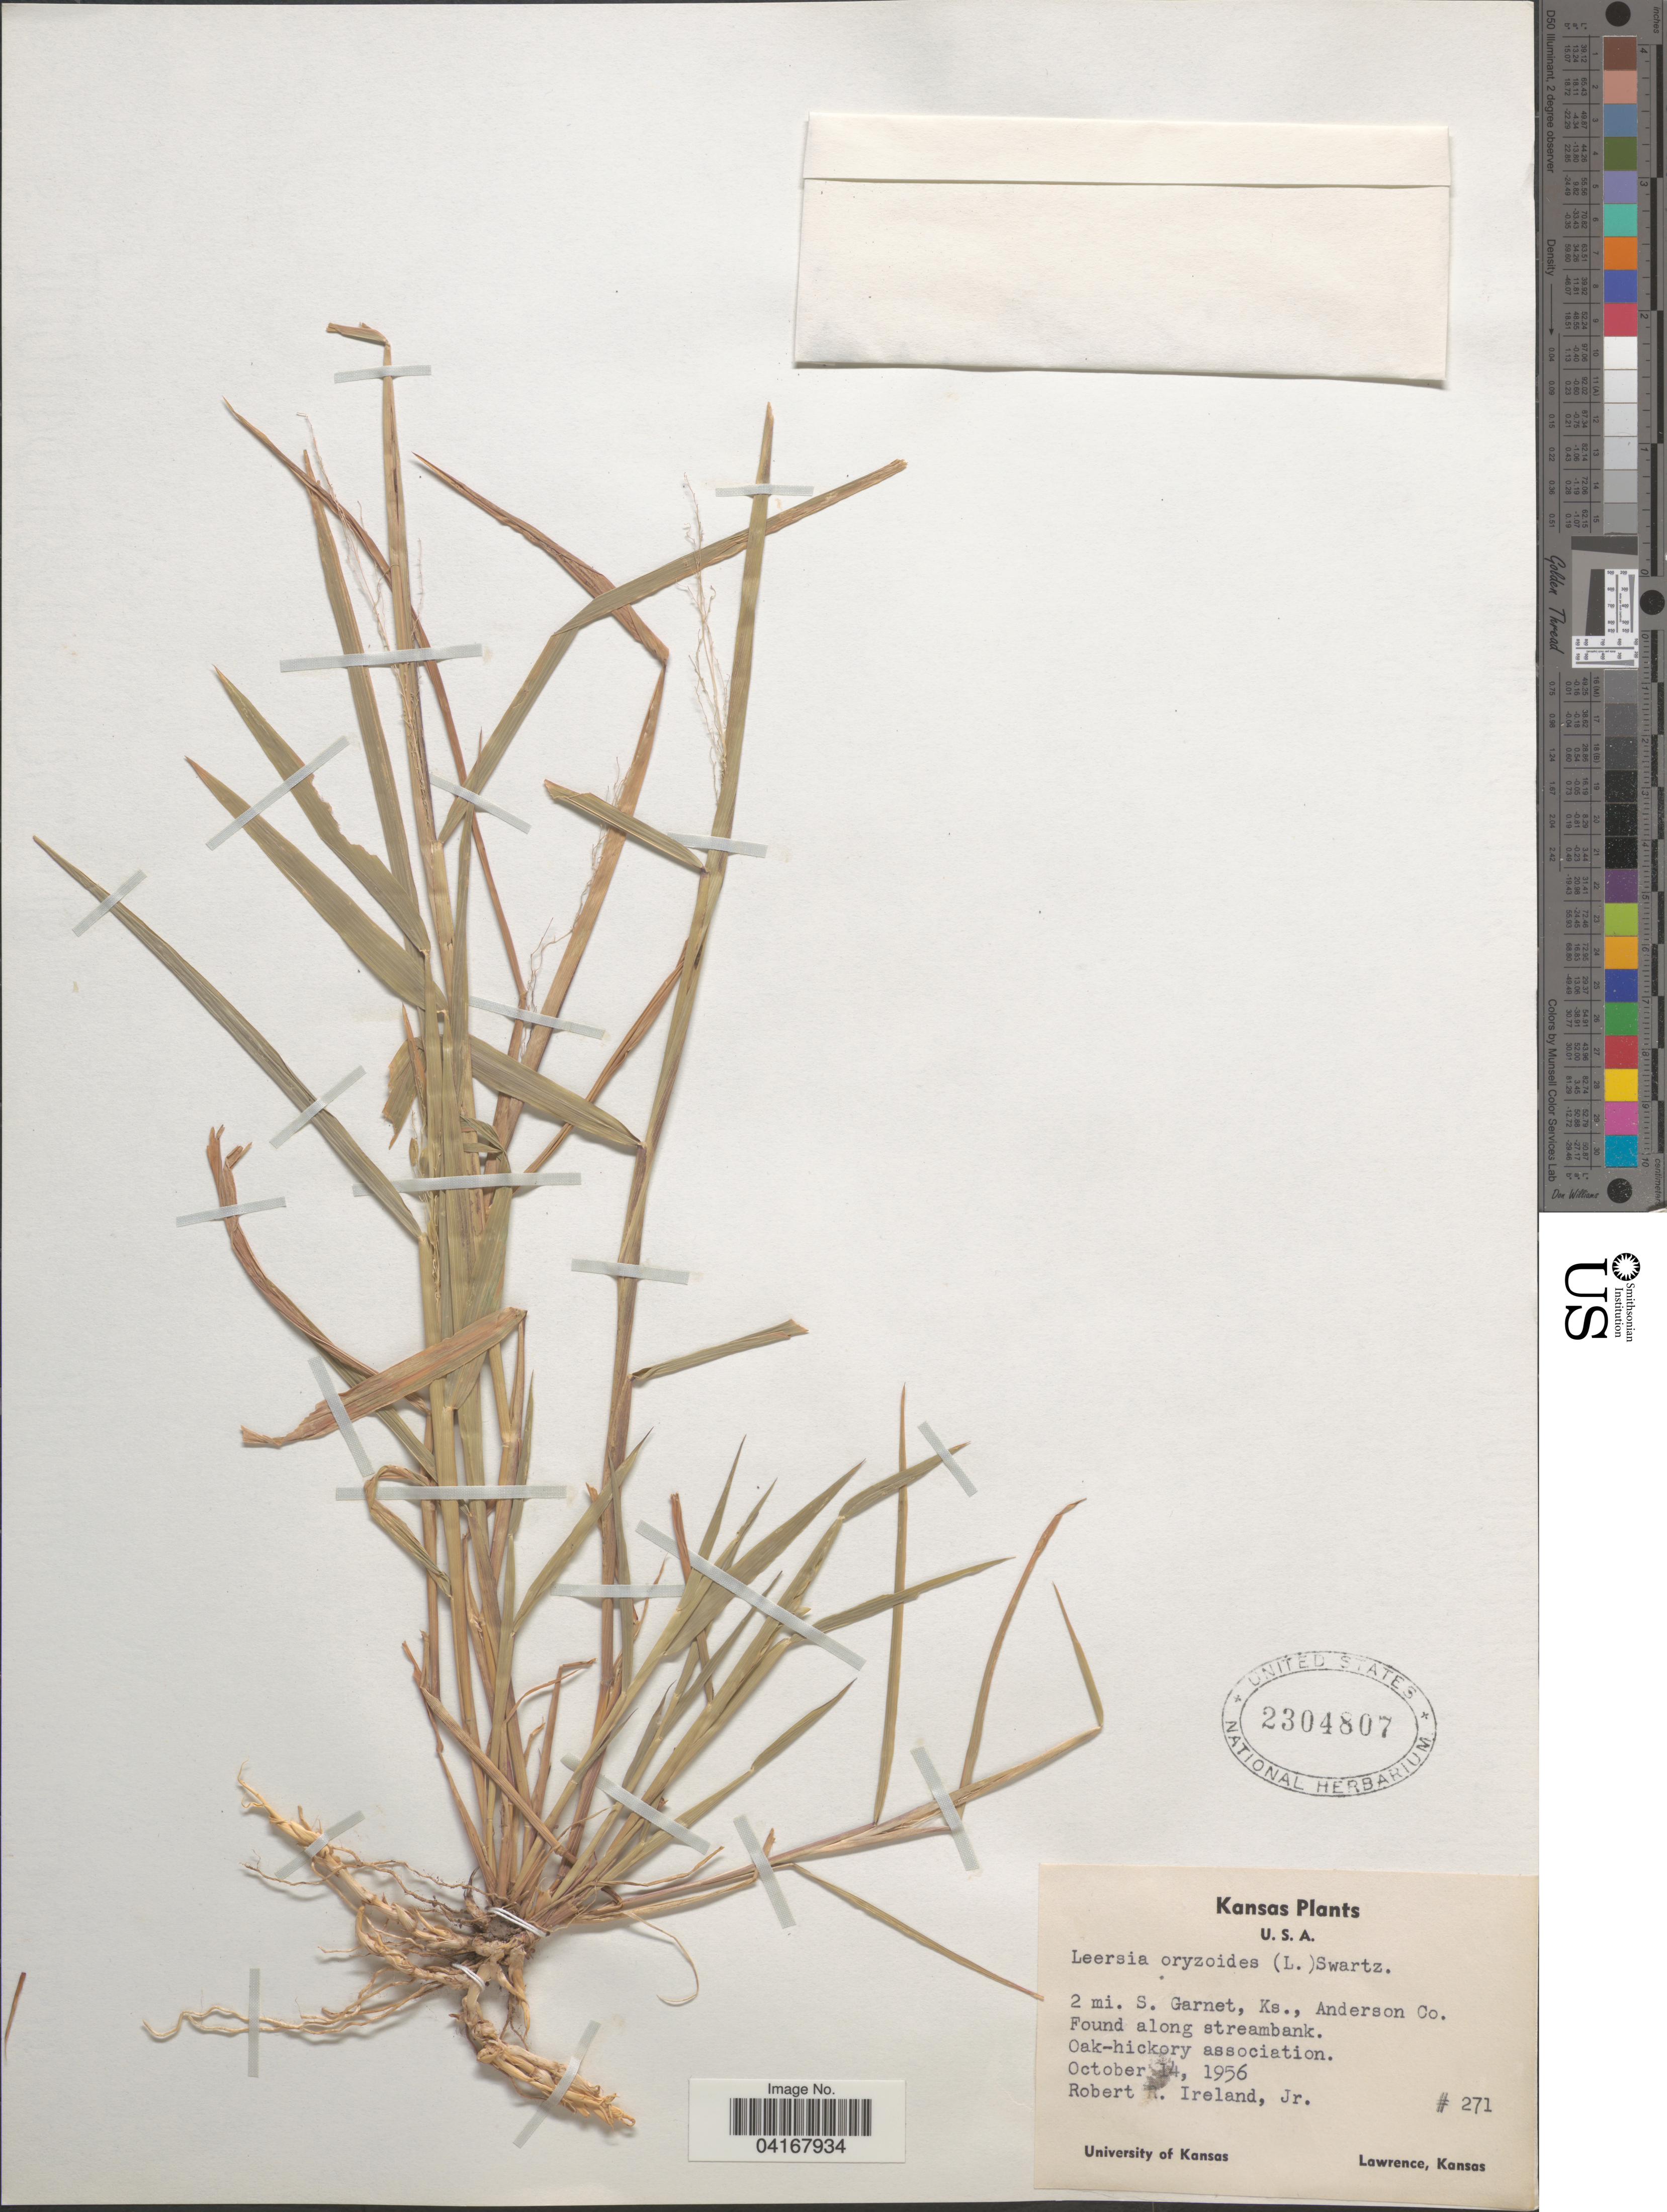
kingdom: Plantae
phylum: Tracheophyta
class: Liliopsida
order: Poales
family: Poaceae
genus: Leersia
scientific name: Leersia oryzoides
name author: (L.) Sw.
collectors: R. Ireland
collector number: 271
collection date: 1956-10-14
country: United States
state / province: Kansas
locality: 2 mi. S. Garnet, Anderson Co.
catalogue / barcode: US 2304807